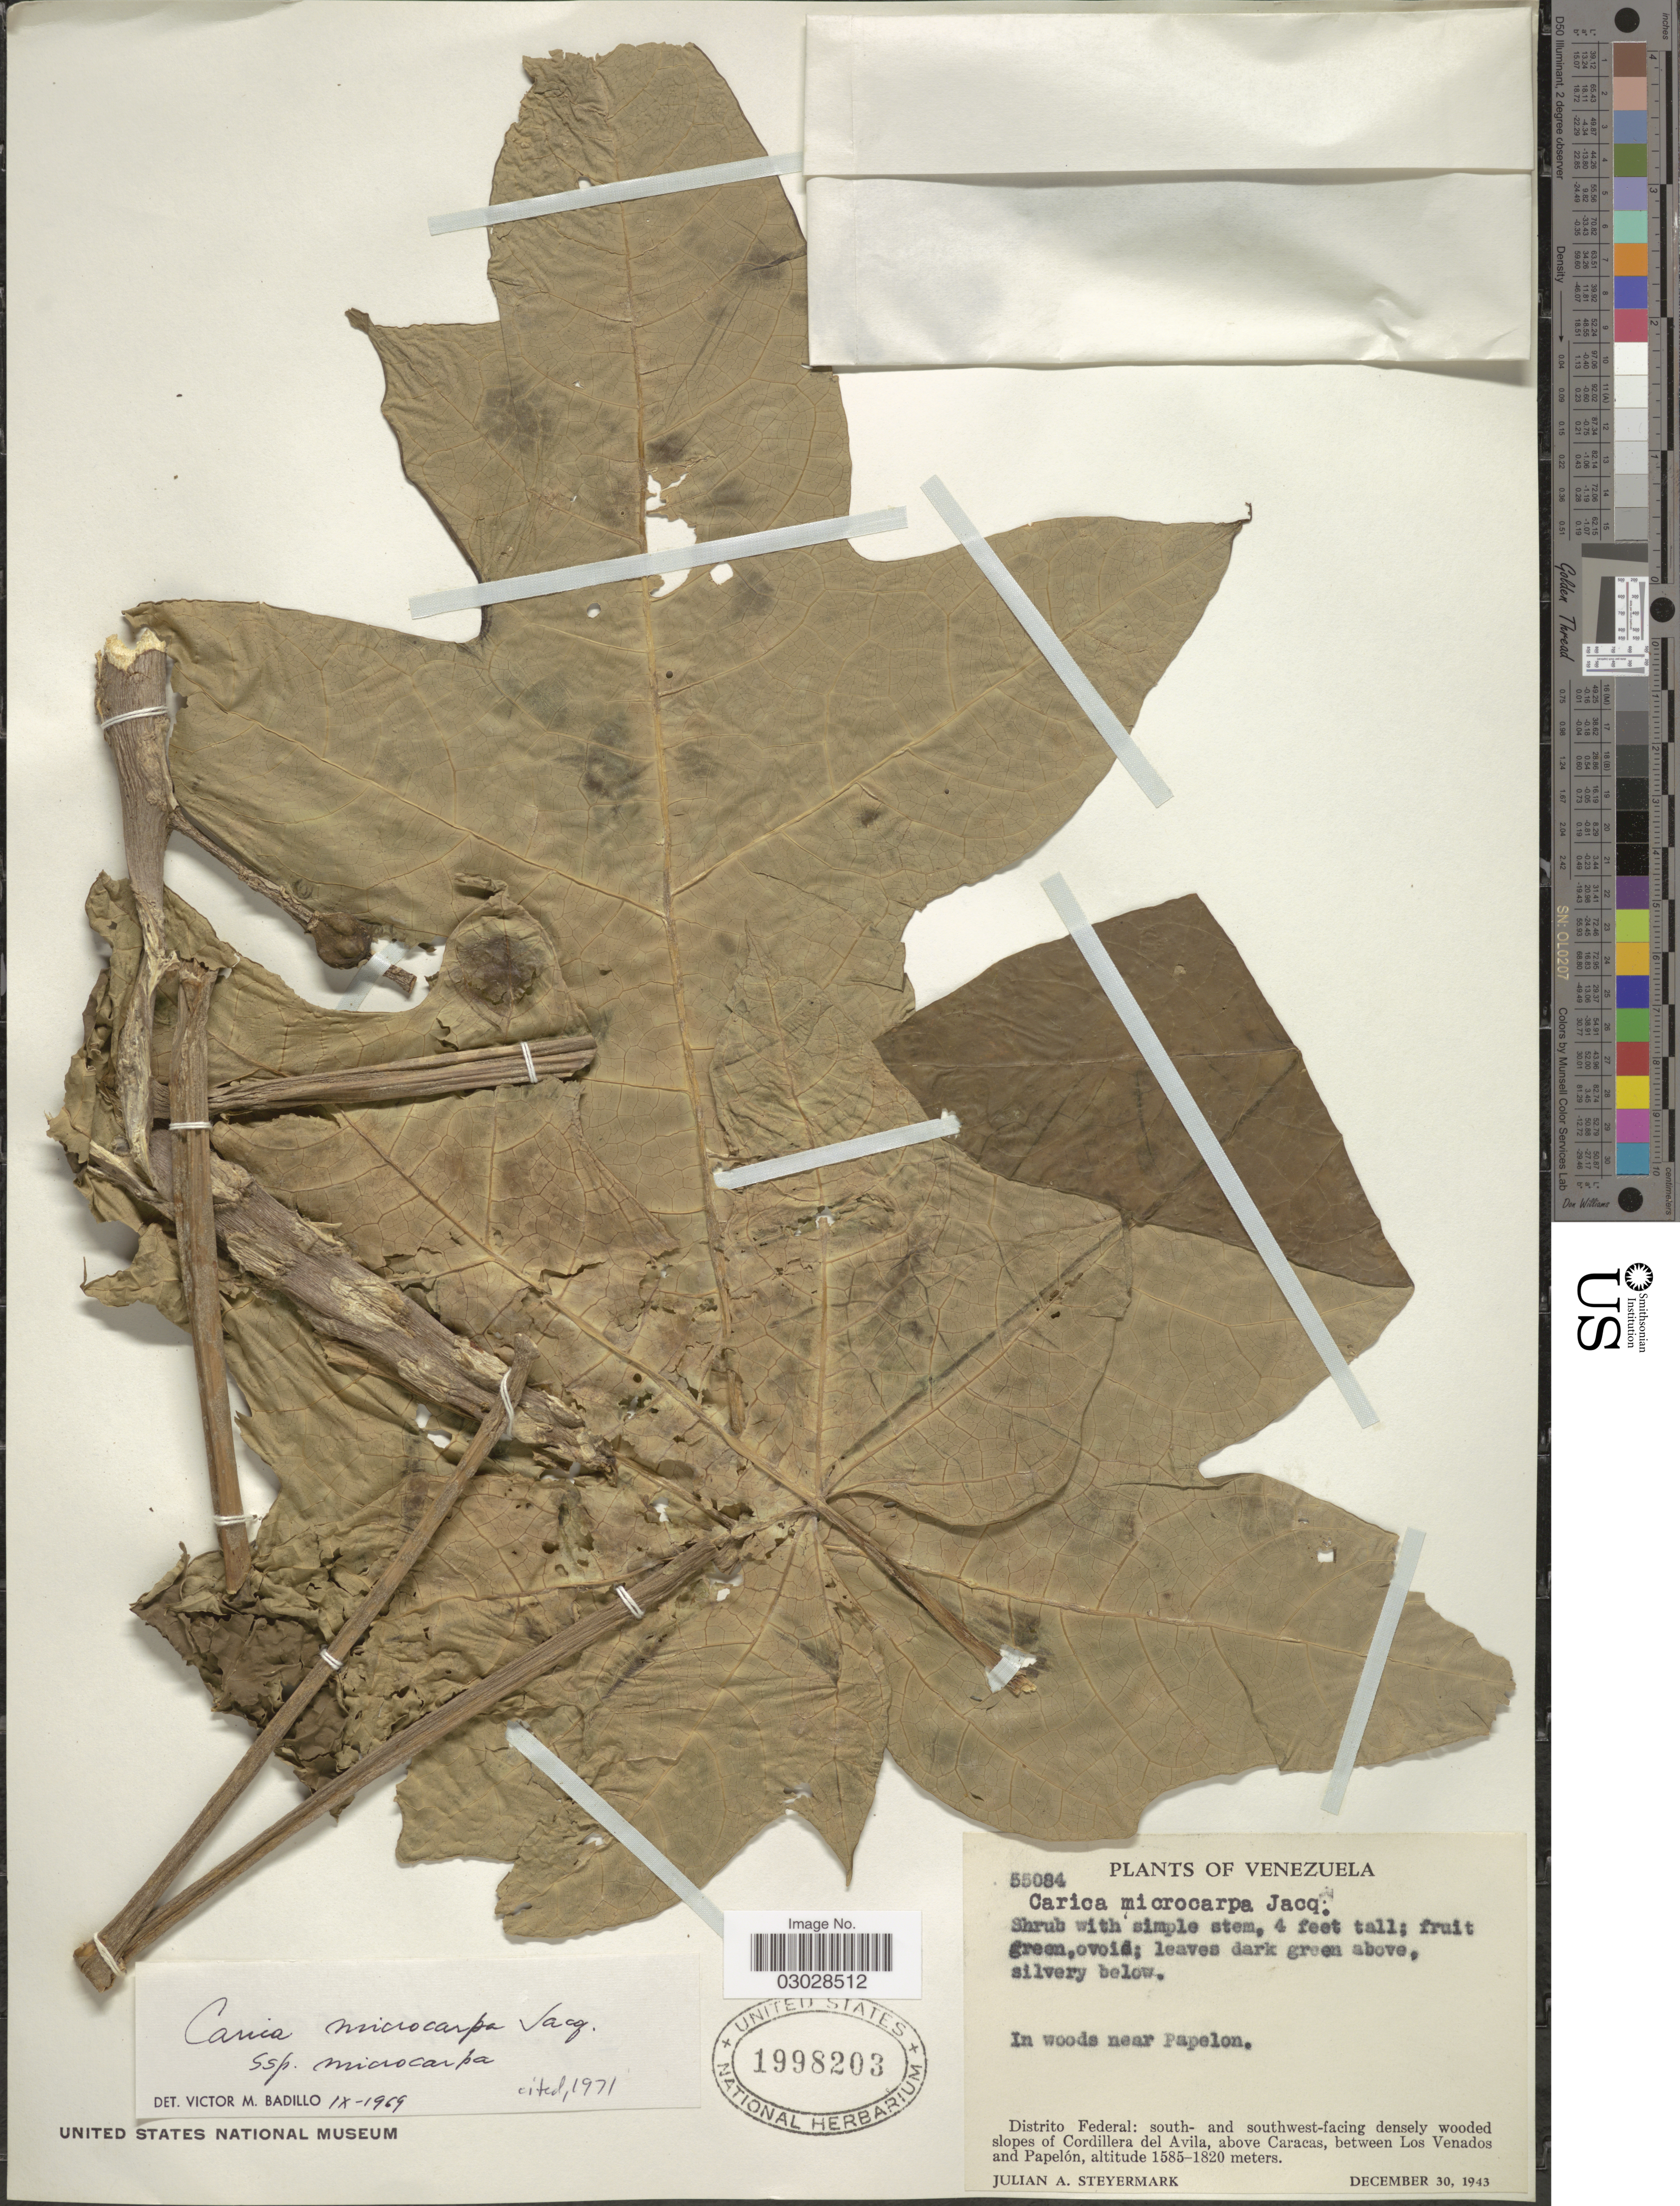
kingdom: Plantae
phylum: Tracheophyta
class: Magnoliopsida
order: Brassicales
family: Caricaceae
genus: Vasconcellea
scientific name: Vasconcellea microcarpa subsp. microcarpa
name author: (Jacq.) A. DC.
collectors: J. Steyermark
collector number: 55084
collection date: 1943-12-30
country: Venezuela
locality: Distrito Federal: south- and southwest-facing densely wooded slopes of Cordillera del Avila, above Caracas, between Los Venados and Papelón.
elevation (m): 1585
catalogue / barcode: US 1998203